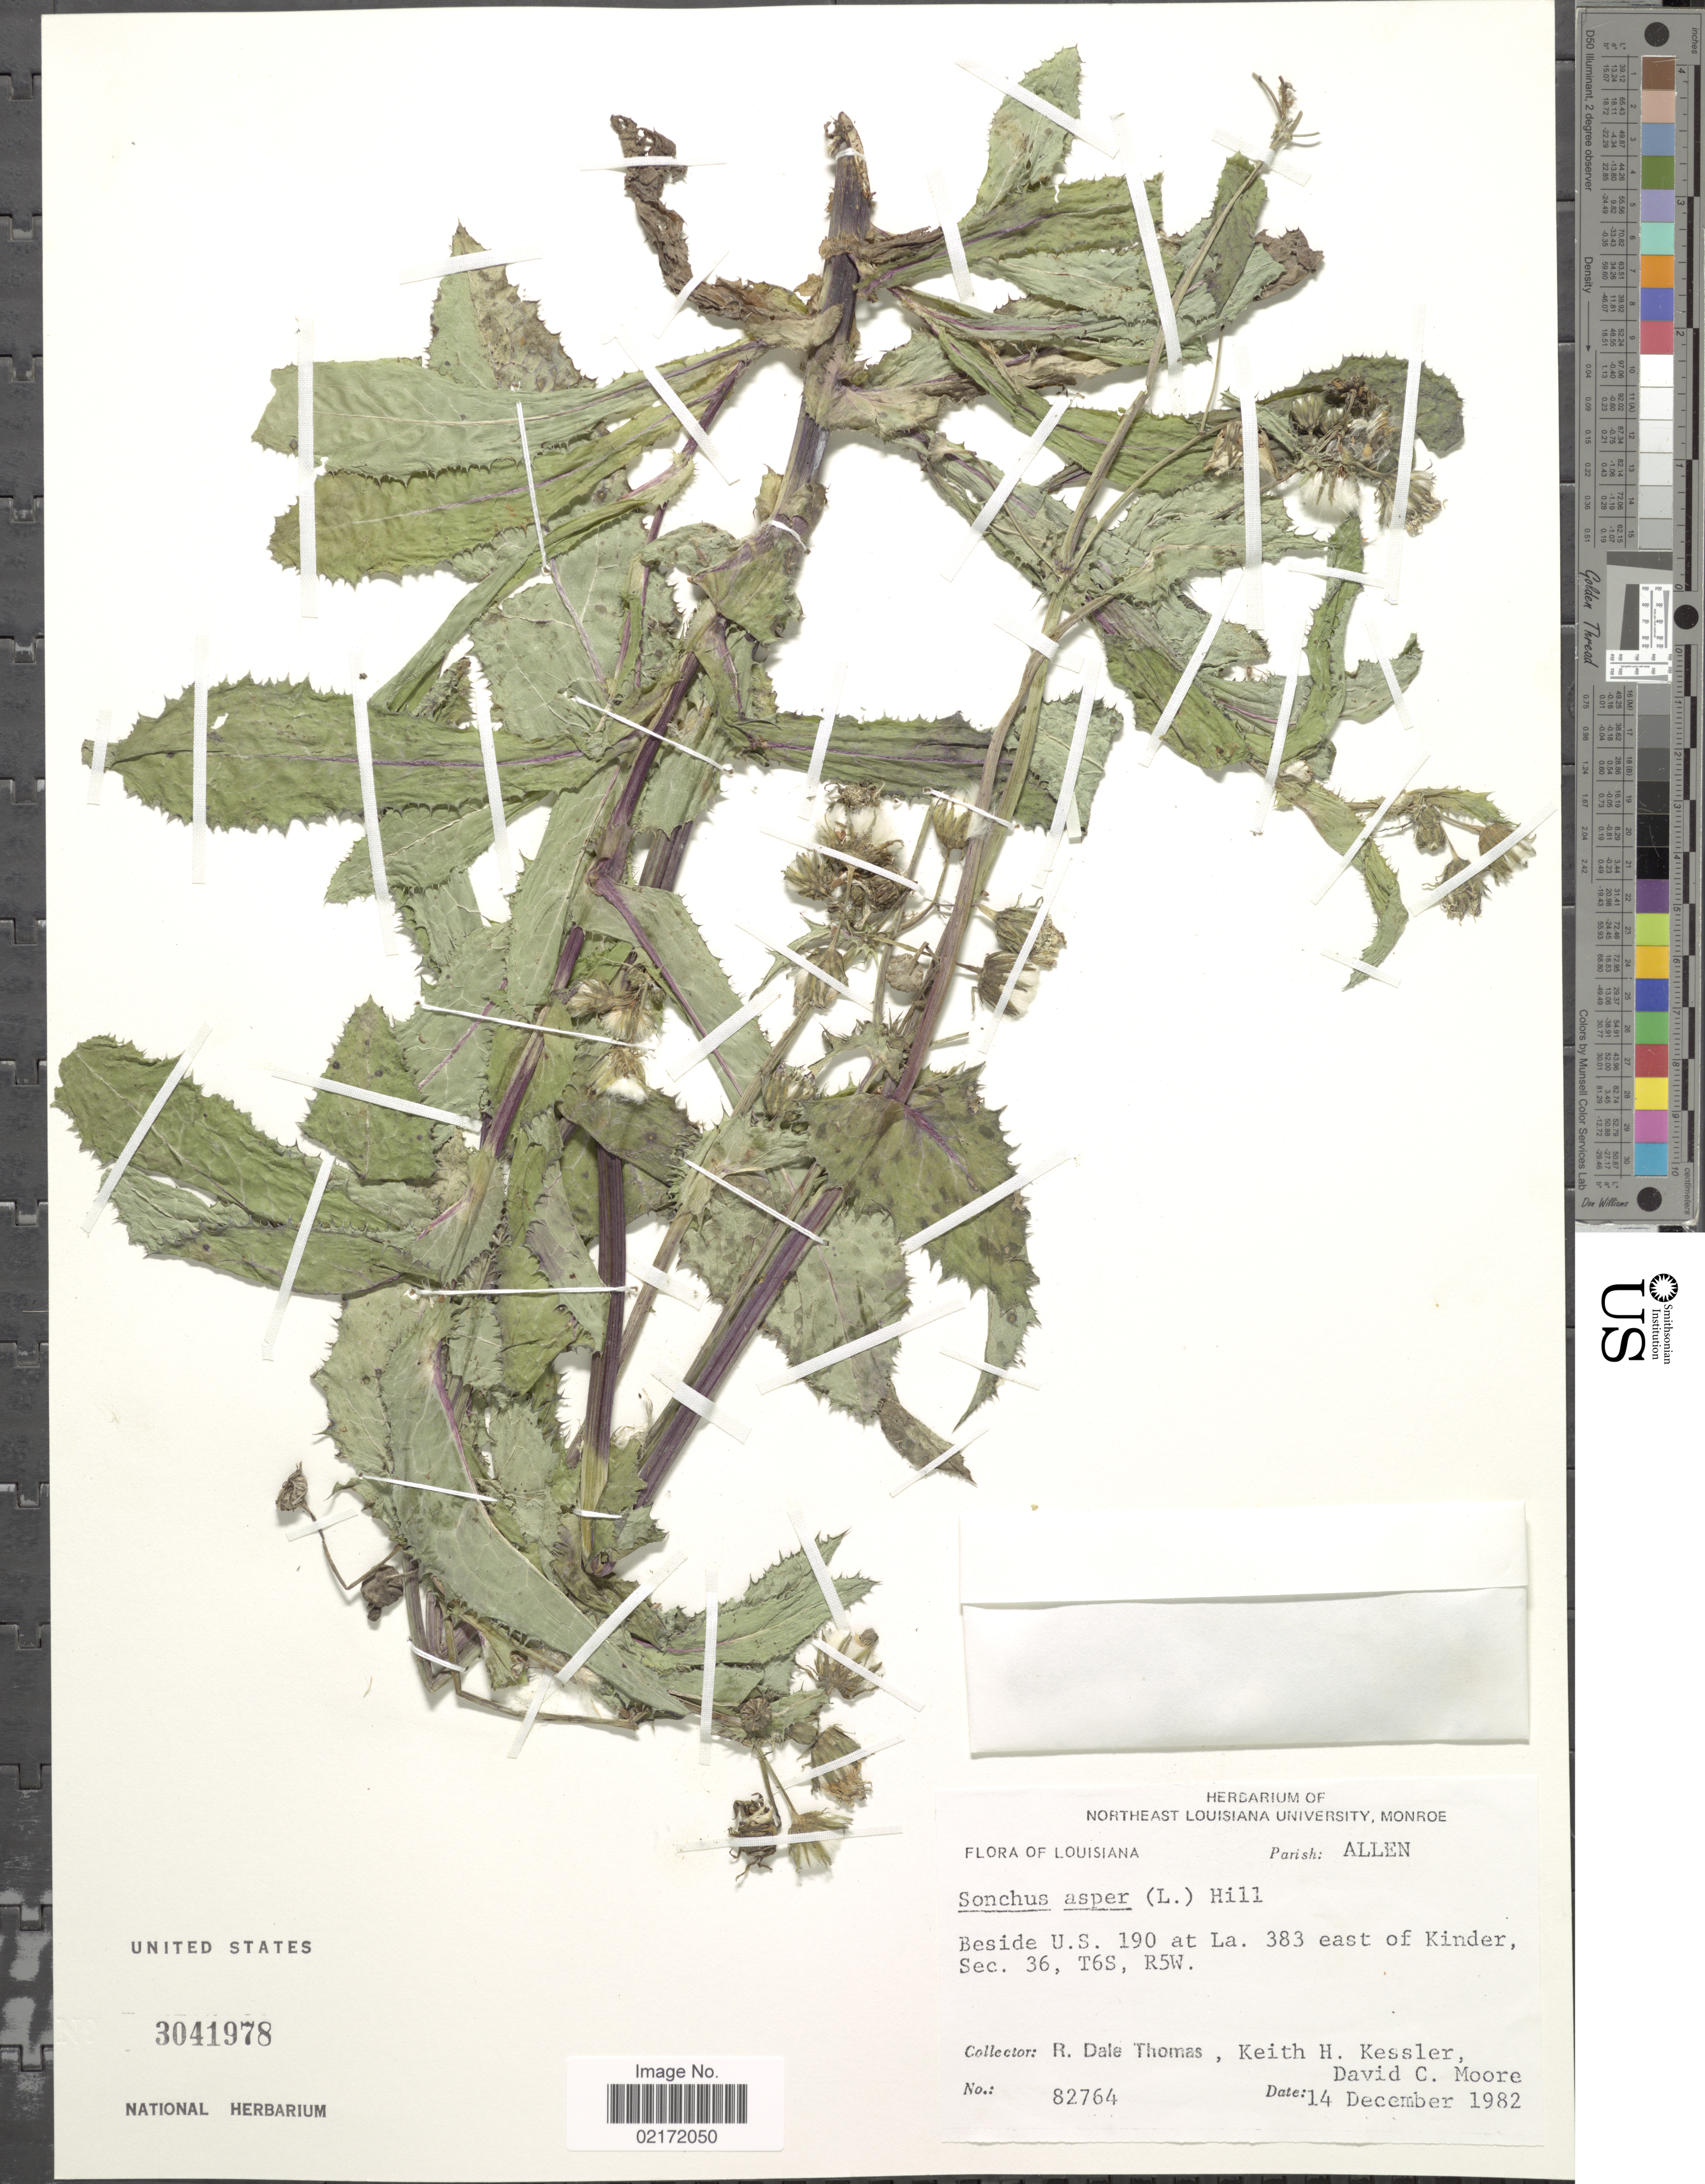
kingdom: Plantae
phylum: Tracheophyta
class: Magnoliopsida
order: Asterales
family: Asteraceae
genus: Sonchus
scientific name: Sonchus asper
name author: (L.) Hill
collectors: R. Thomas, K. Kessler & D. Moore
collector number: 82764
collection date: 1982-12-14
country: United States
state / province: Louisiana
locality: Allen. Beside U.S. 190 at La. 383 east of Kinder, Sec. 36, T6S, R5W.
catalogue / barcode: US 3041978